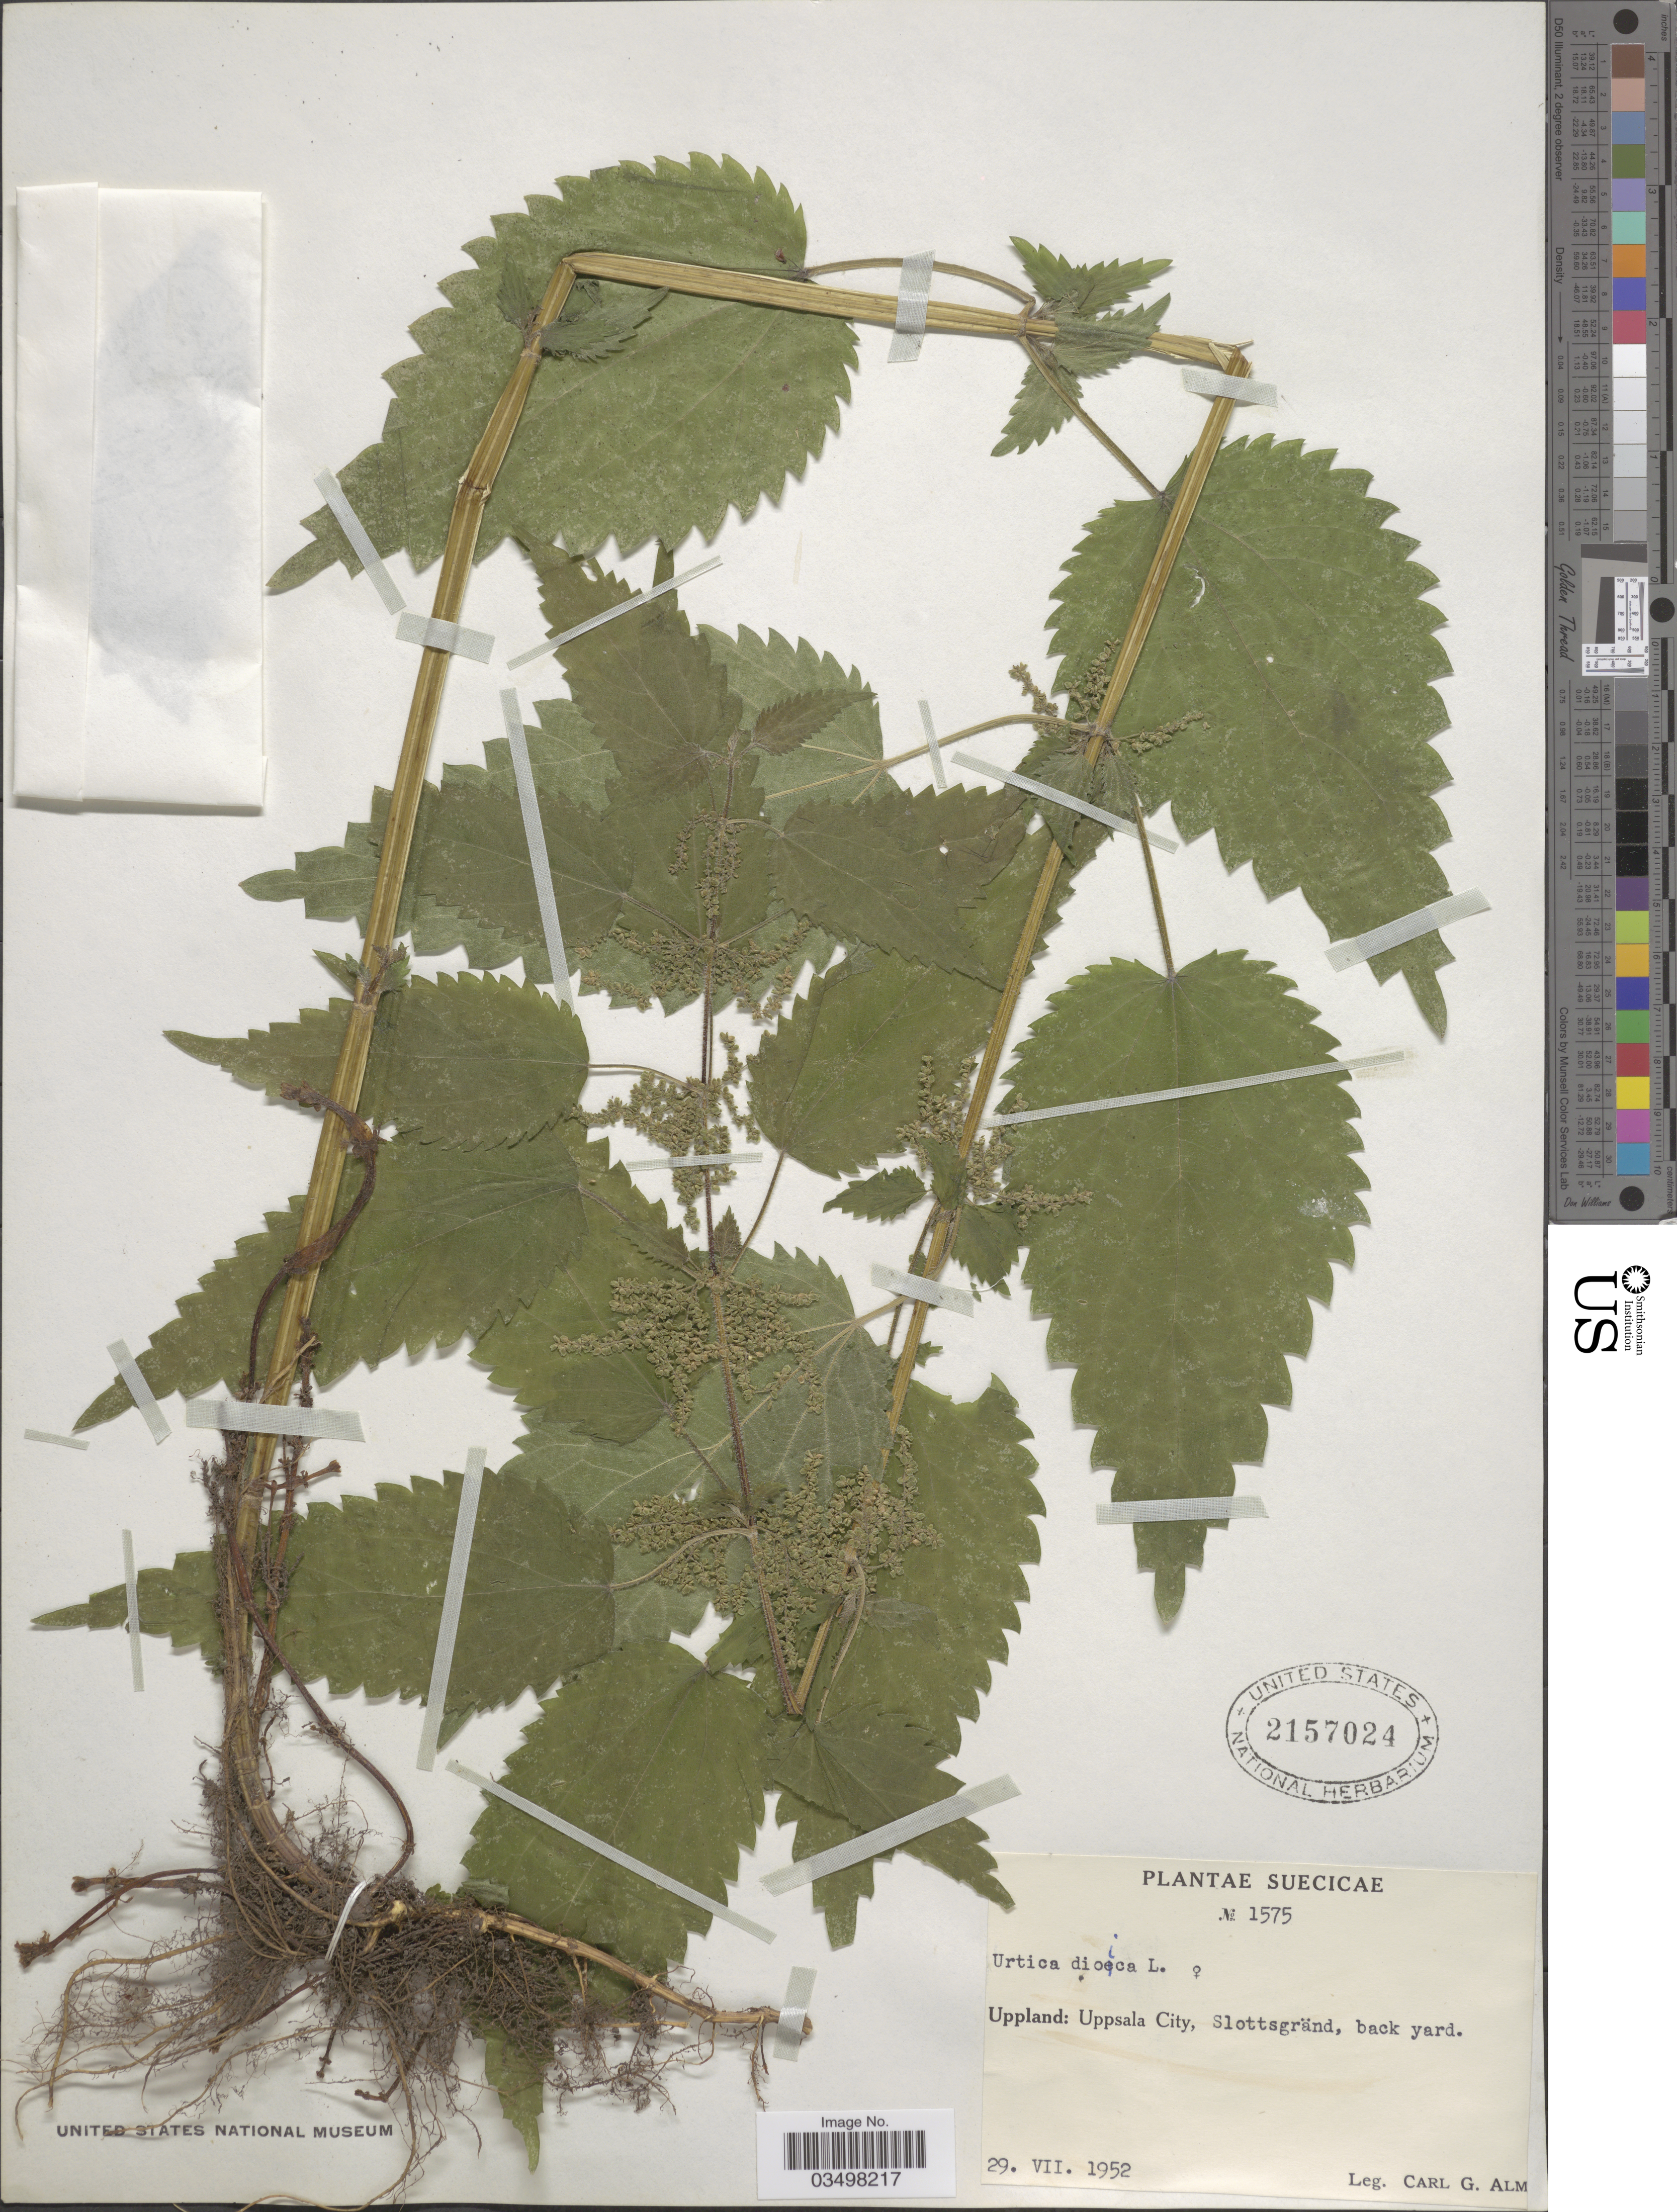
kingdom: Plantae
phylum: Tracheophyta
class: Magnoliopsida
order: Rosales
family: Urticaceae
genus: Urtica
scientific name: Urtica dioica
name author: L.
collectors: C. G. Alm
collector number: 1575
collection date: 1952-07-29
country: Sweden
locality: Suecicæ. Uppland: Uppsala City, Slottsgränd, back yard.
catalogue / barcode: US 2157024